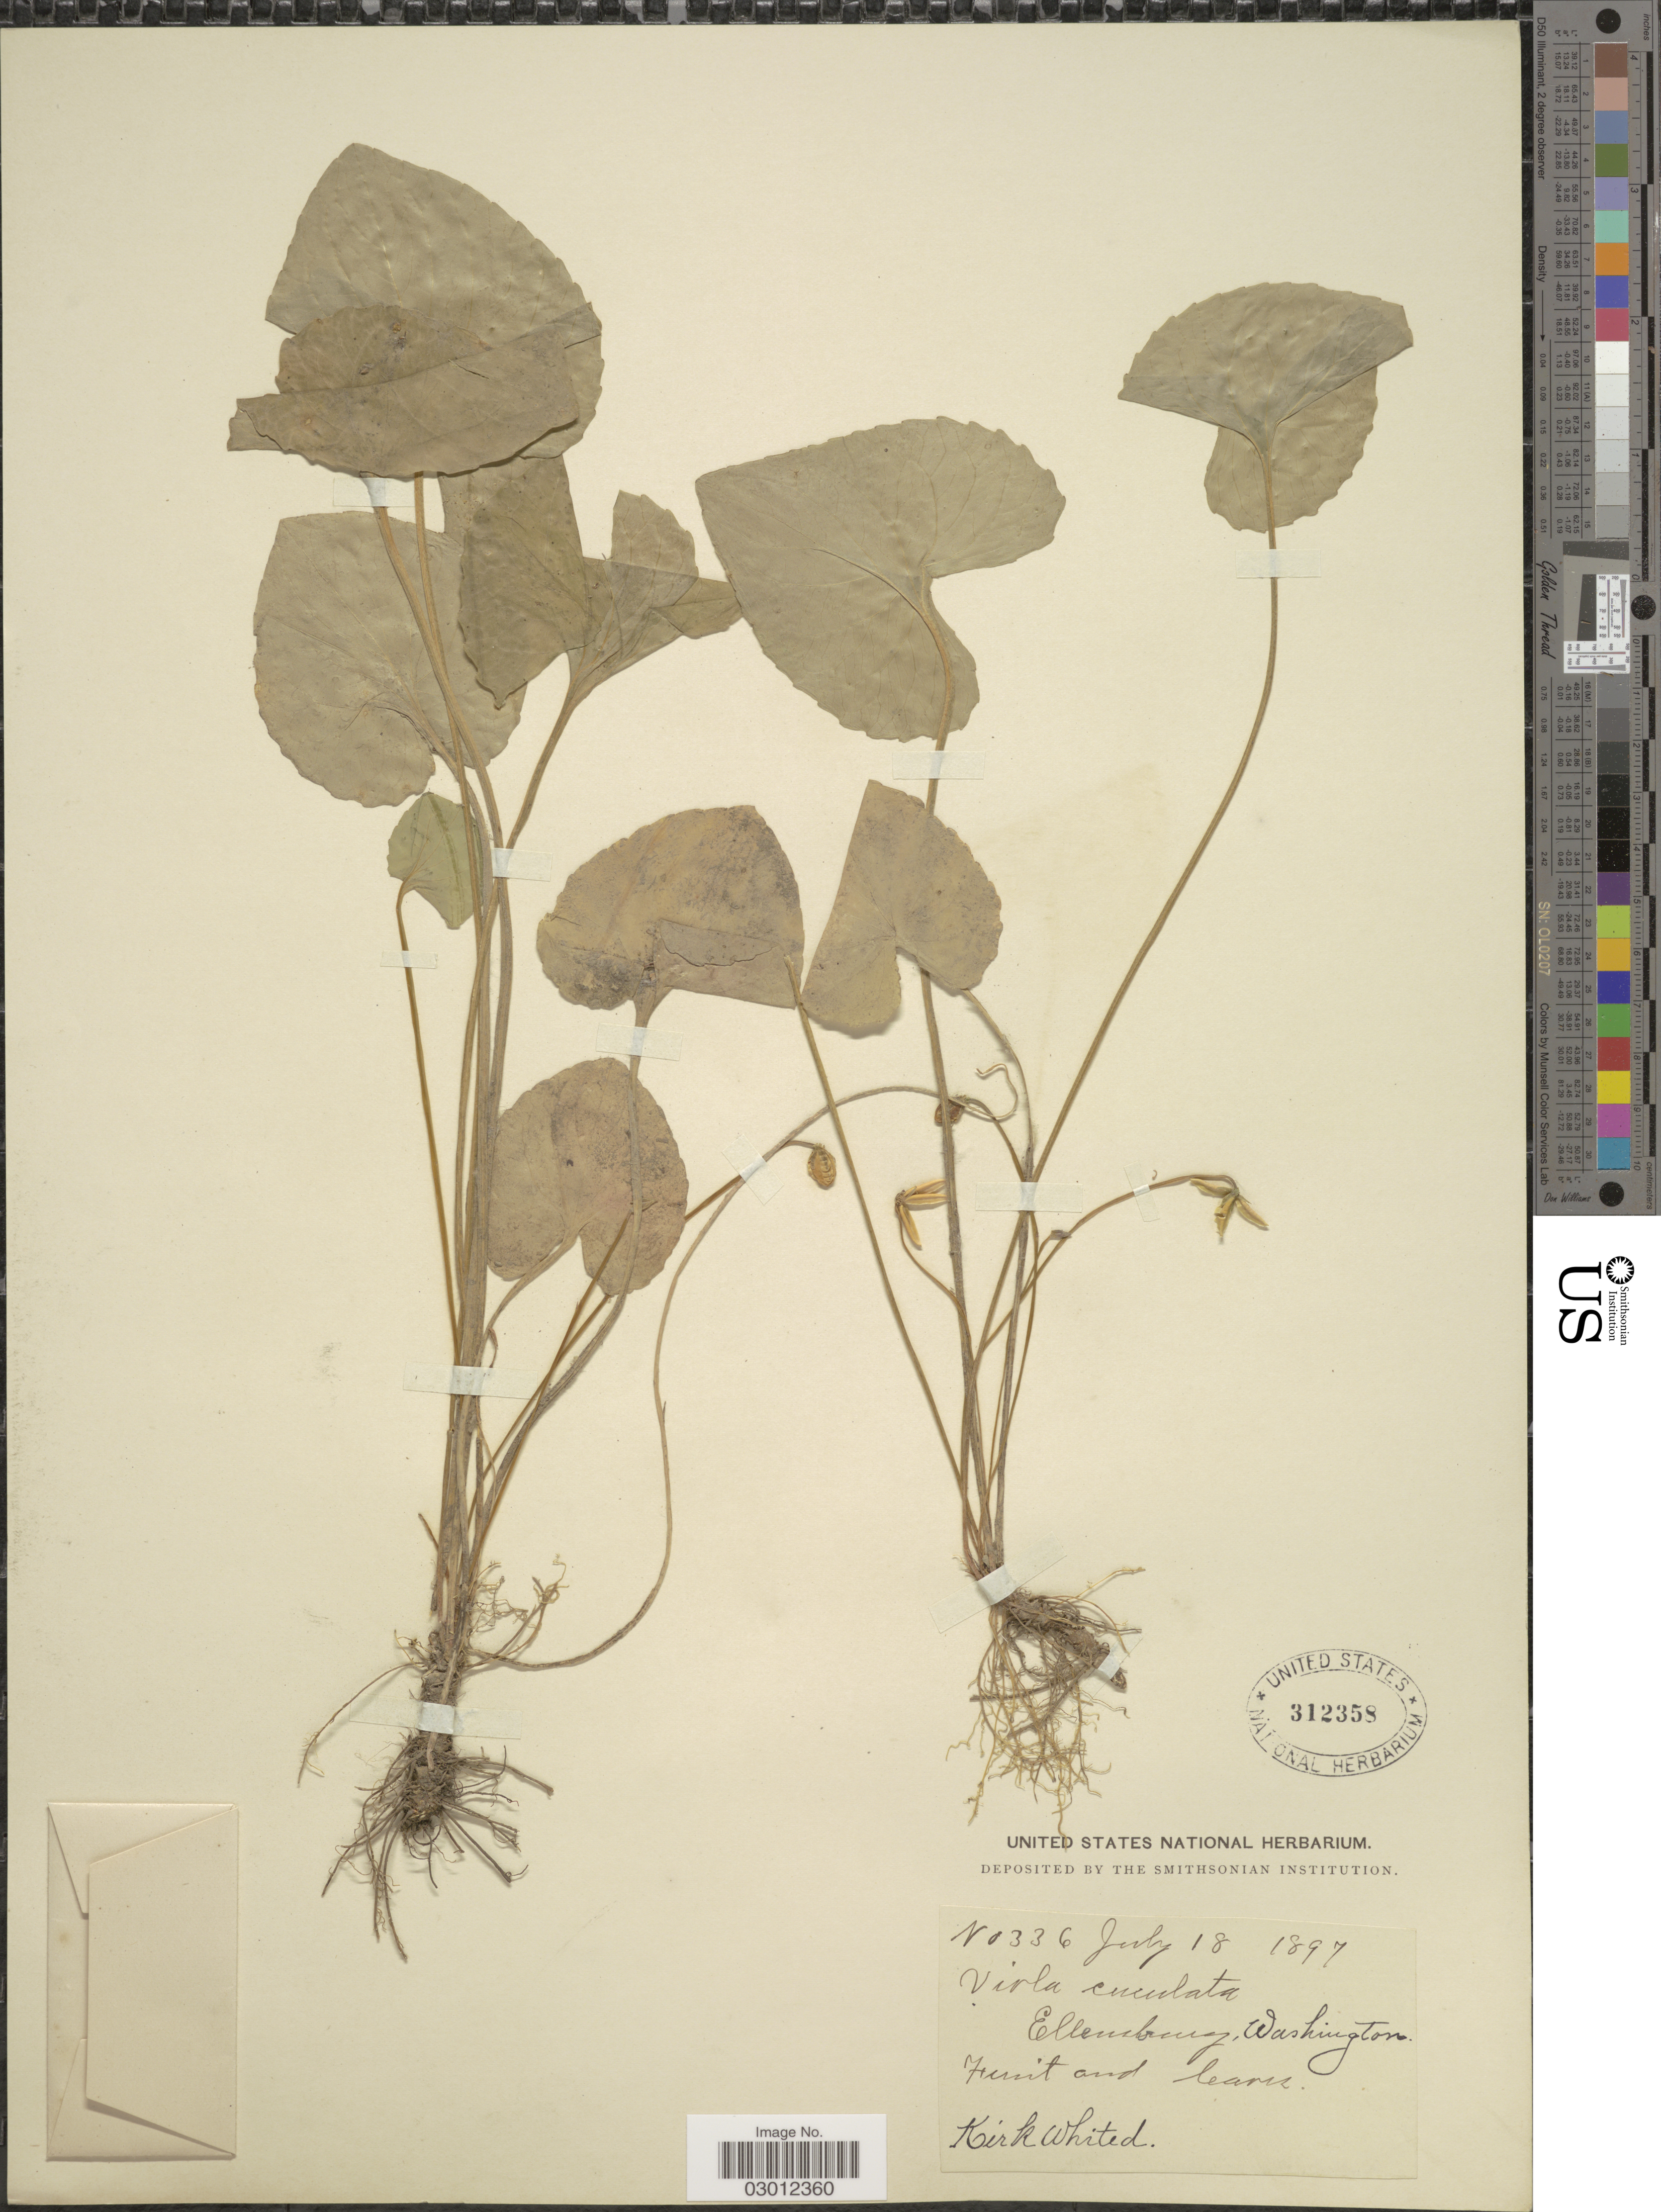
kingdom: Plantae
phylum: Tracheophyta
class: Magnoliopsida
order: Malpighiales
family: Violaceae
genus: Viola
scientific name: Viola nephrophylla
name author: Greene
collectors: K. Whited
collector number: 336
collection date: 1897-07-18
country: United States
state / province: Washington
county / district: Kittitas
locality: Ellensburg.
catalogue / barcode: US 312358